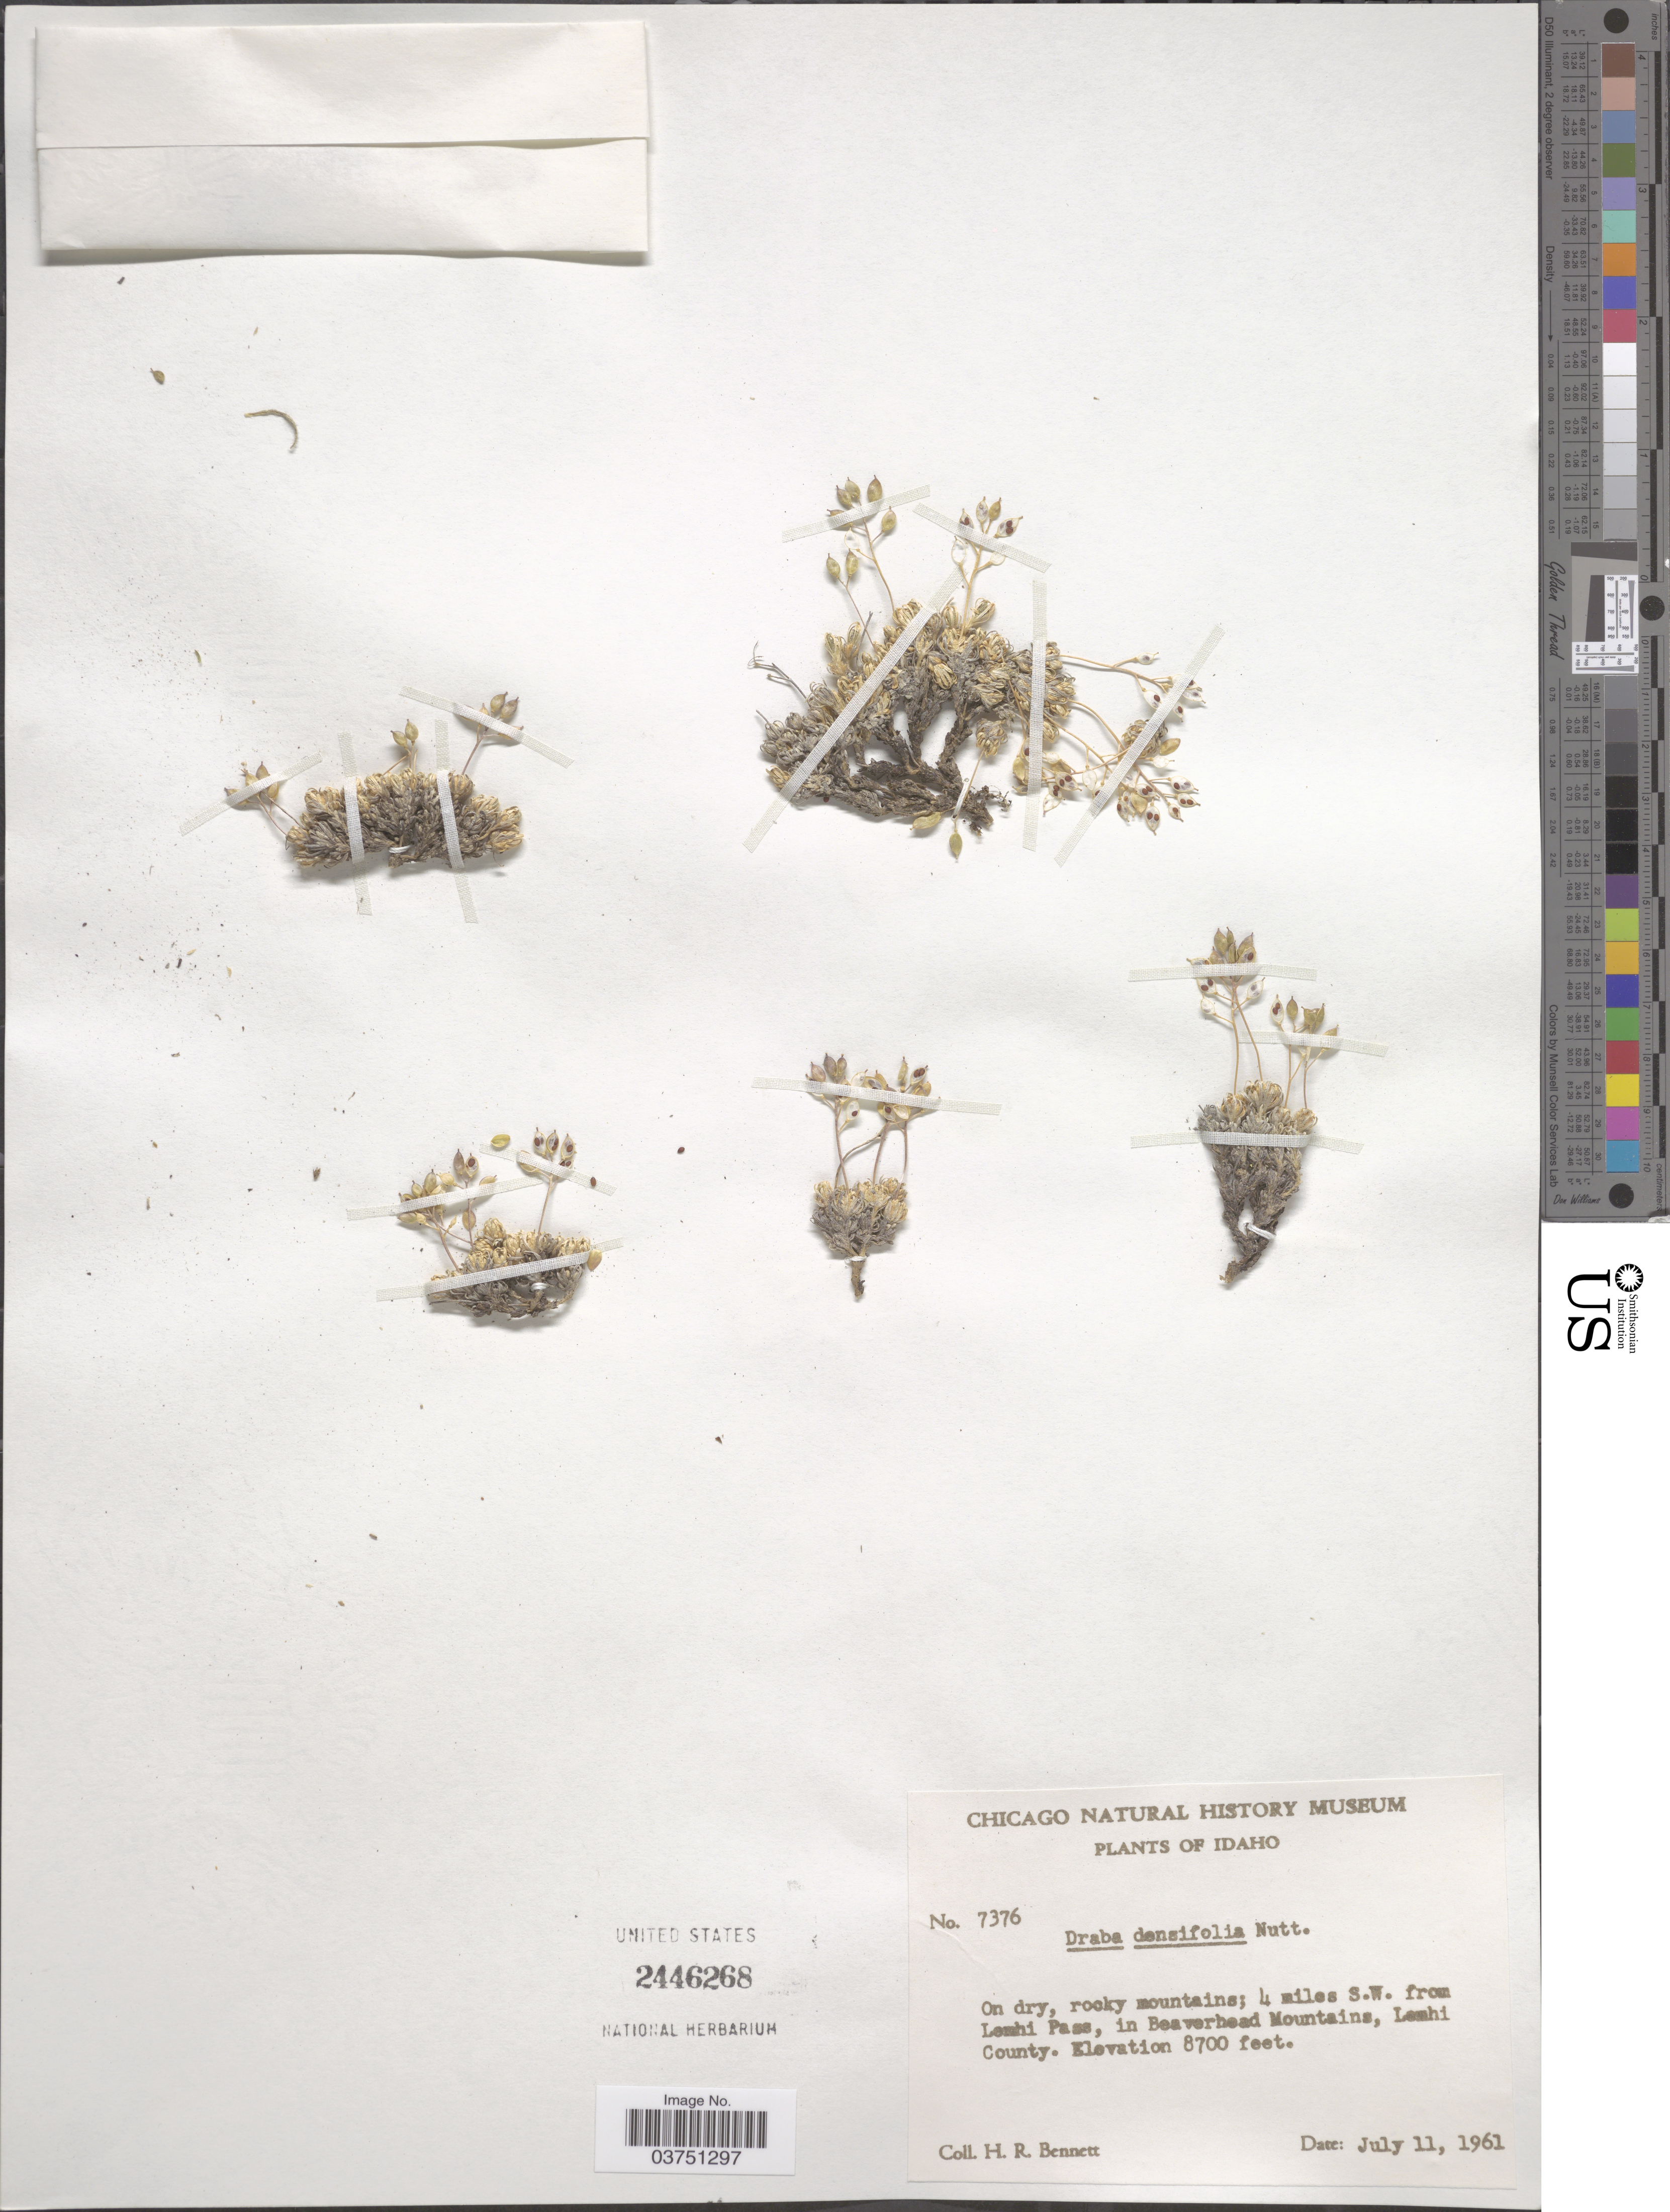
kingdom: Plantae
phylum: Tracheophyta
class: Magnoliopsida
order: Brassicales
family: Brassicaceae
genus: Draba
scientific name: Draba densifolia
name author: Nutt.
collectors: H. R. Bennett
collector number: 7376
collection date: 1961-07-11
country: United States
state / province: Idaho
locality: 4 miles S.W. from Lemhi Pass, in Beaverhead Mountains, Lemhi County.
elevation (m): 2652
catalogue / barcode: US 2446268